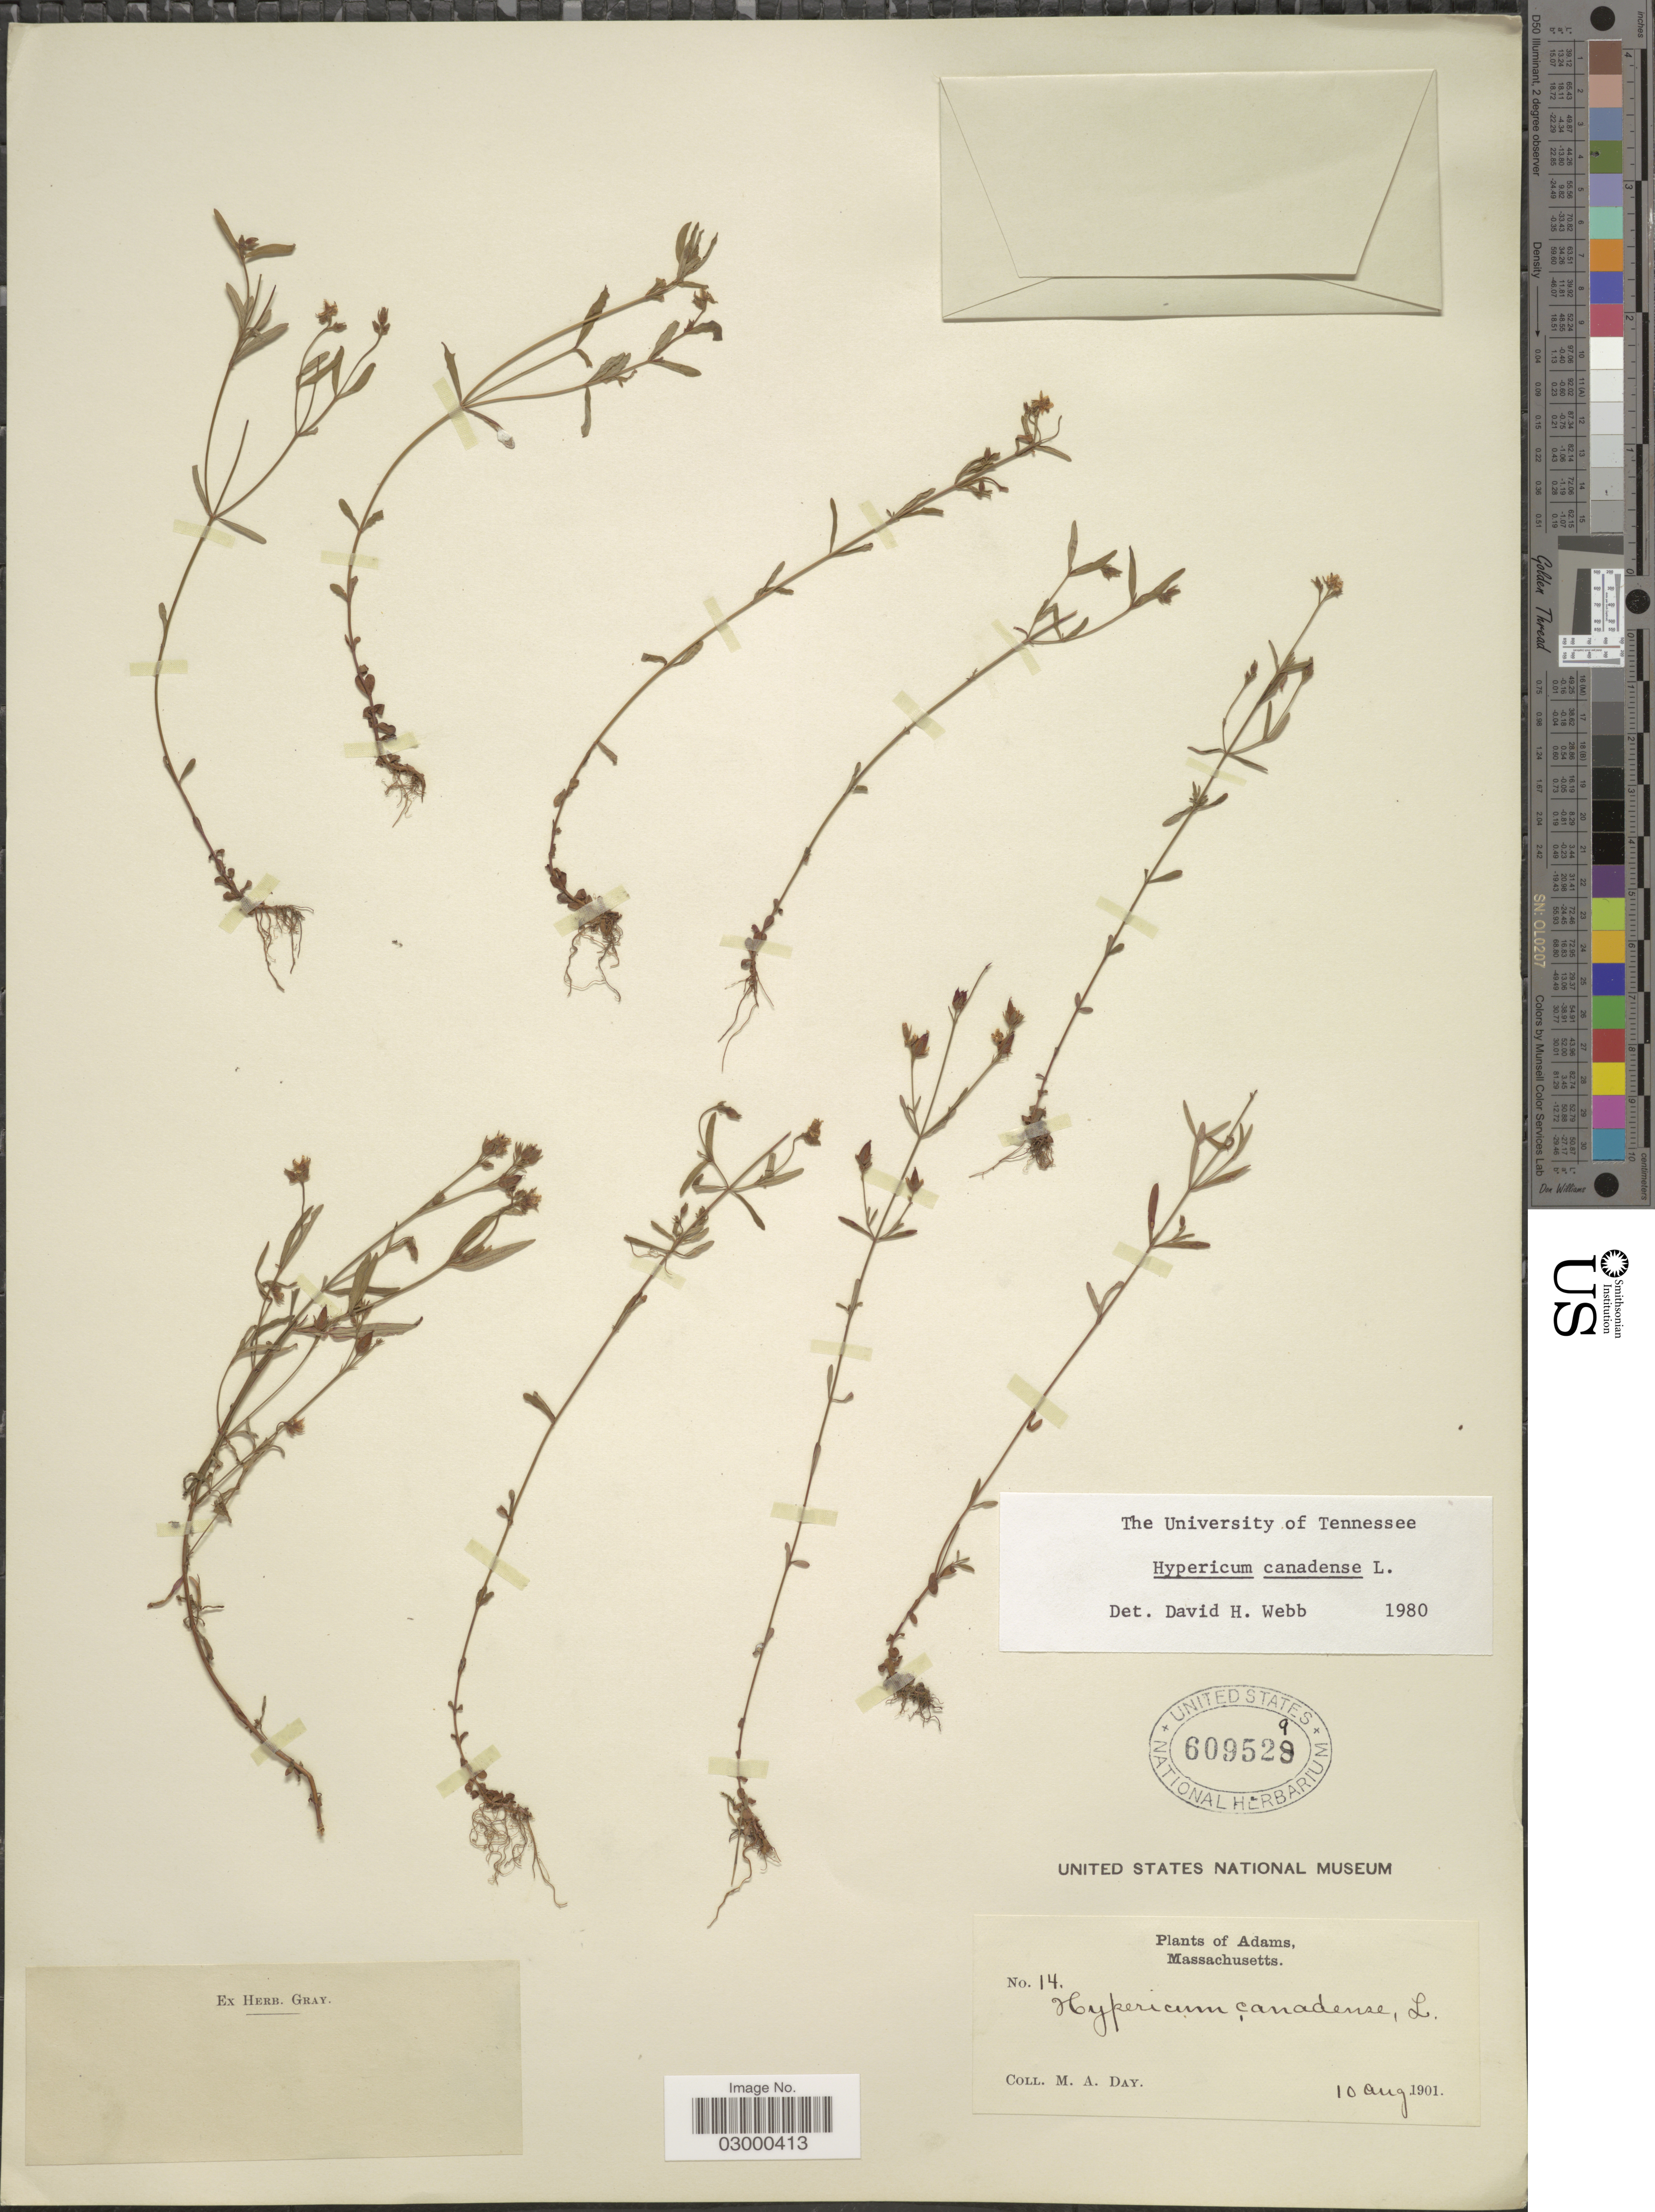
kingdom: Plantae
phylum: Tracheophyta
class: Magnoliopsida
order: Malpighiales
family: Hypericaceae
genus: Hypericum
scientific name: Hypericum canadense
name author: L.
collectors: M. Day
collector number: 14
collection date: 1901-08-10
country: United States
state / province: Massachusetts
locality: Adams.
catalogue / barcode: US 609529